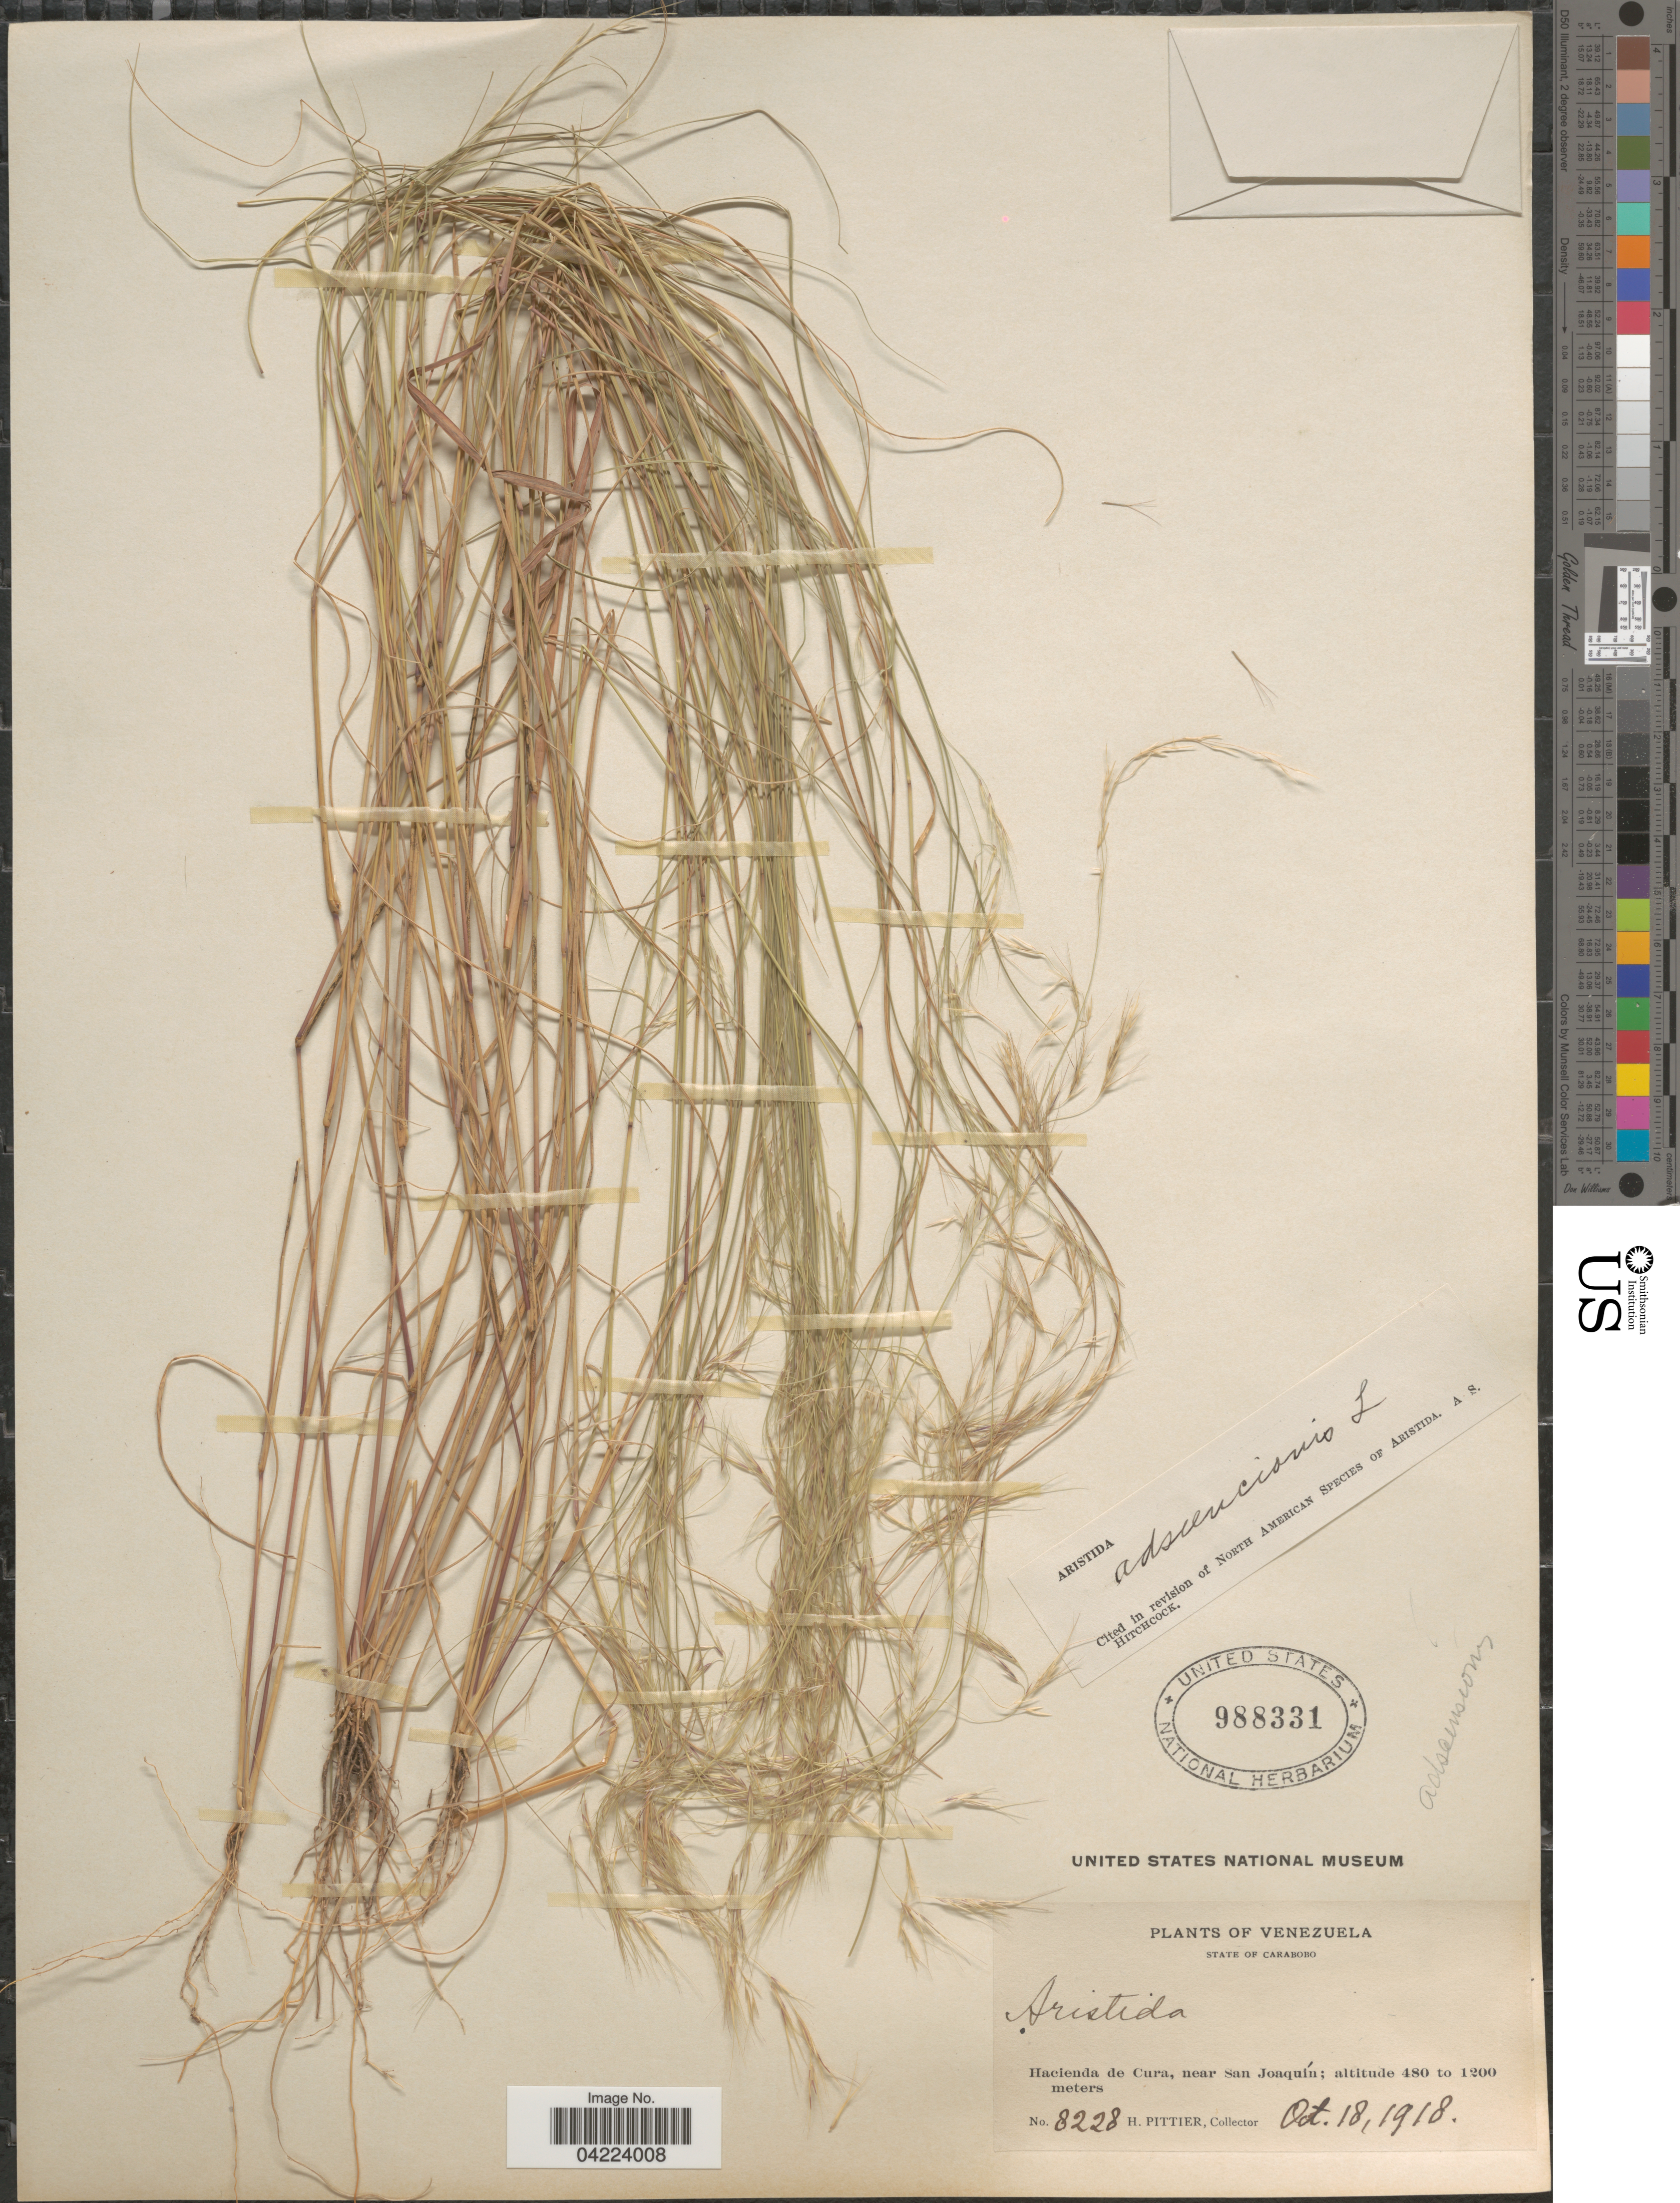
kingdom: Plantae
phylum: Tracheophyta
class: Liliopsida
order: Poales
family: Poaceae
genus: Aristida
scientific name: Aristida adscensionis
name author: L.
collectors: H. F. Pittier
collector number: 8228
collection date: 1918-10-18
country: Venezuela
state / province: Carabobo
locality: Hacienda de Cura, near San Joaquín.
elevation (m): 480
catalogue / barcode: US 988331